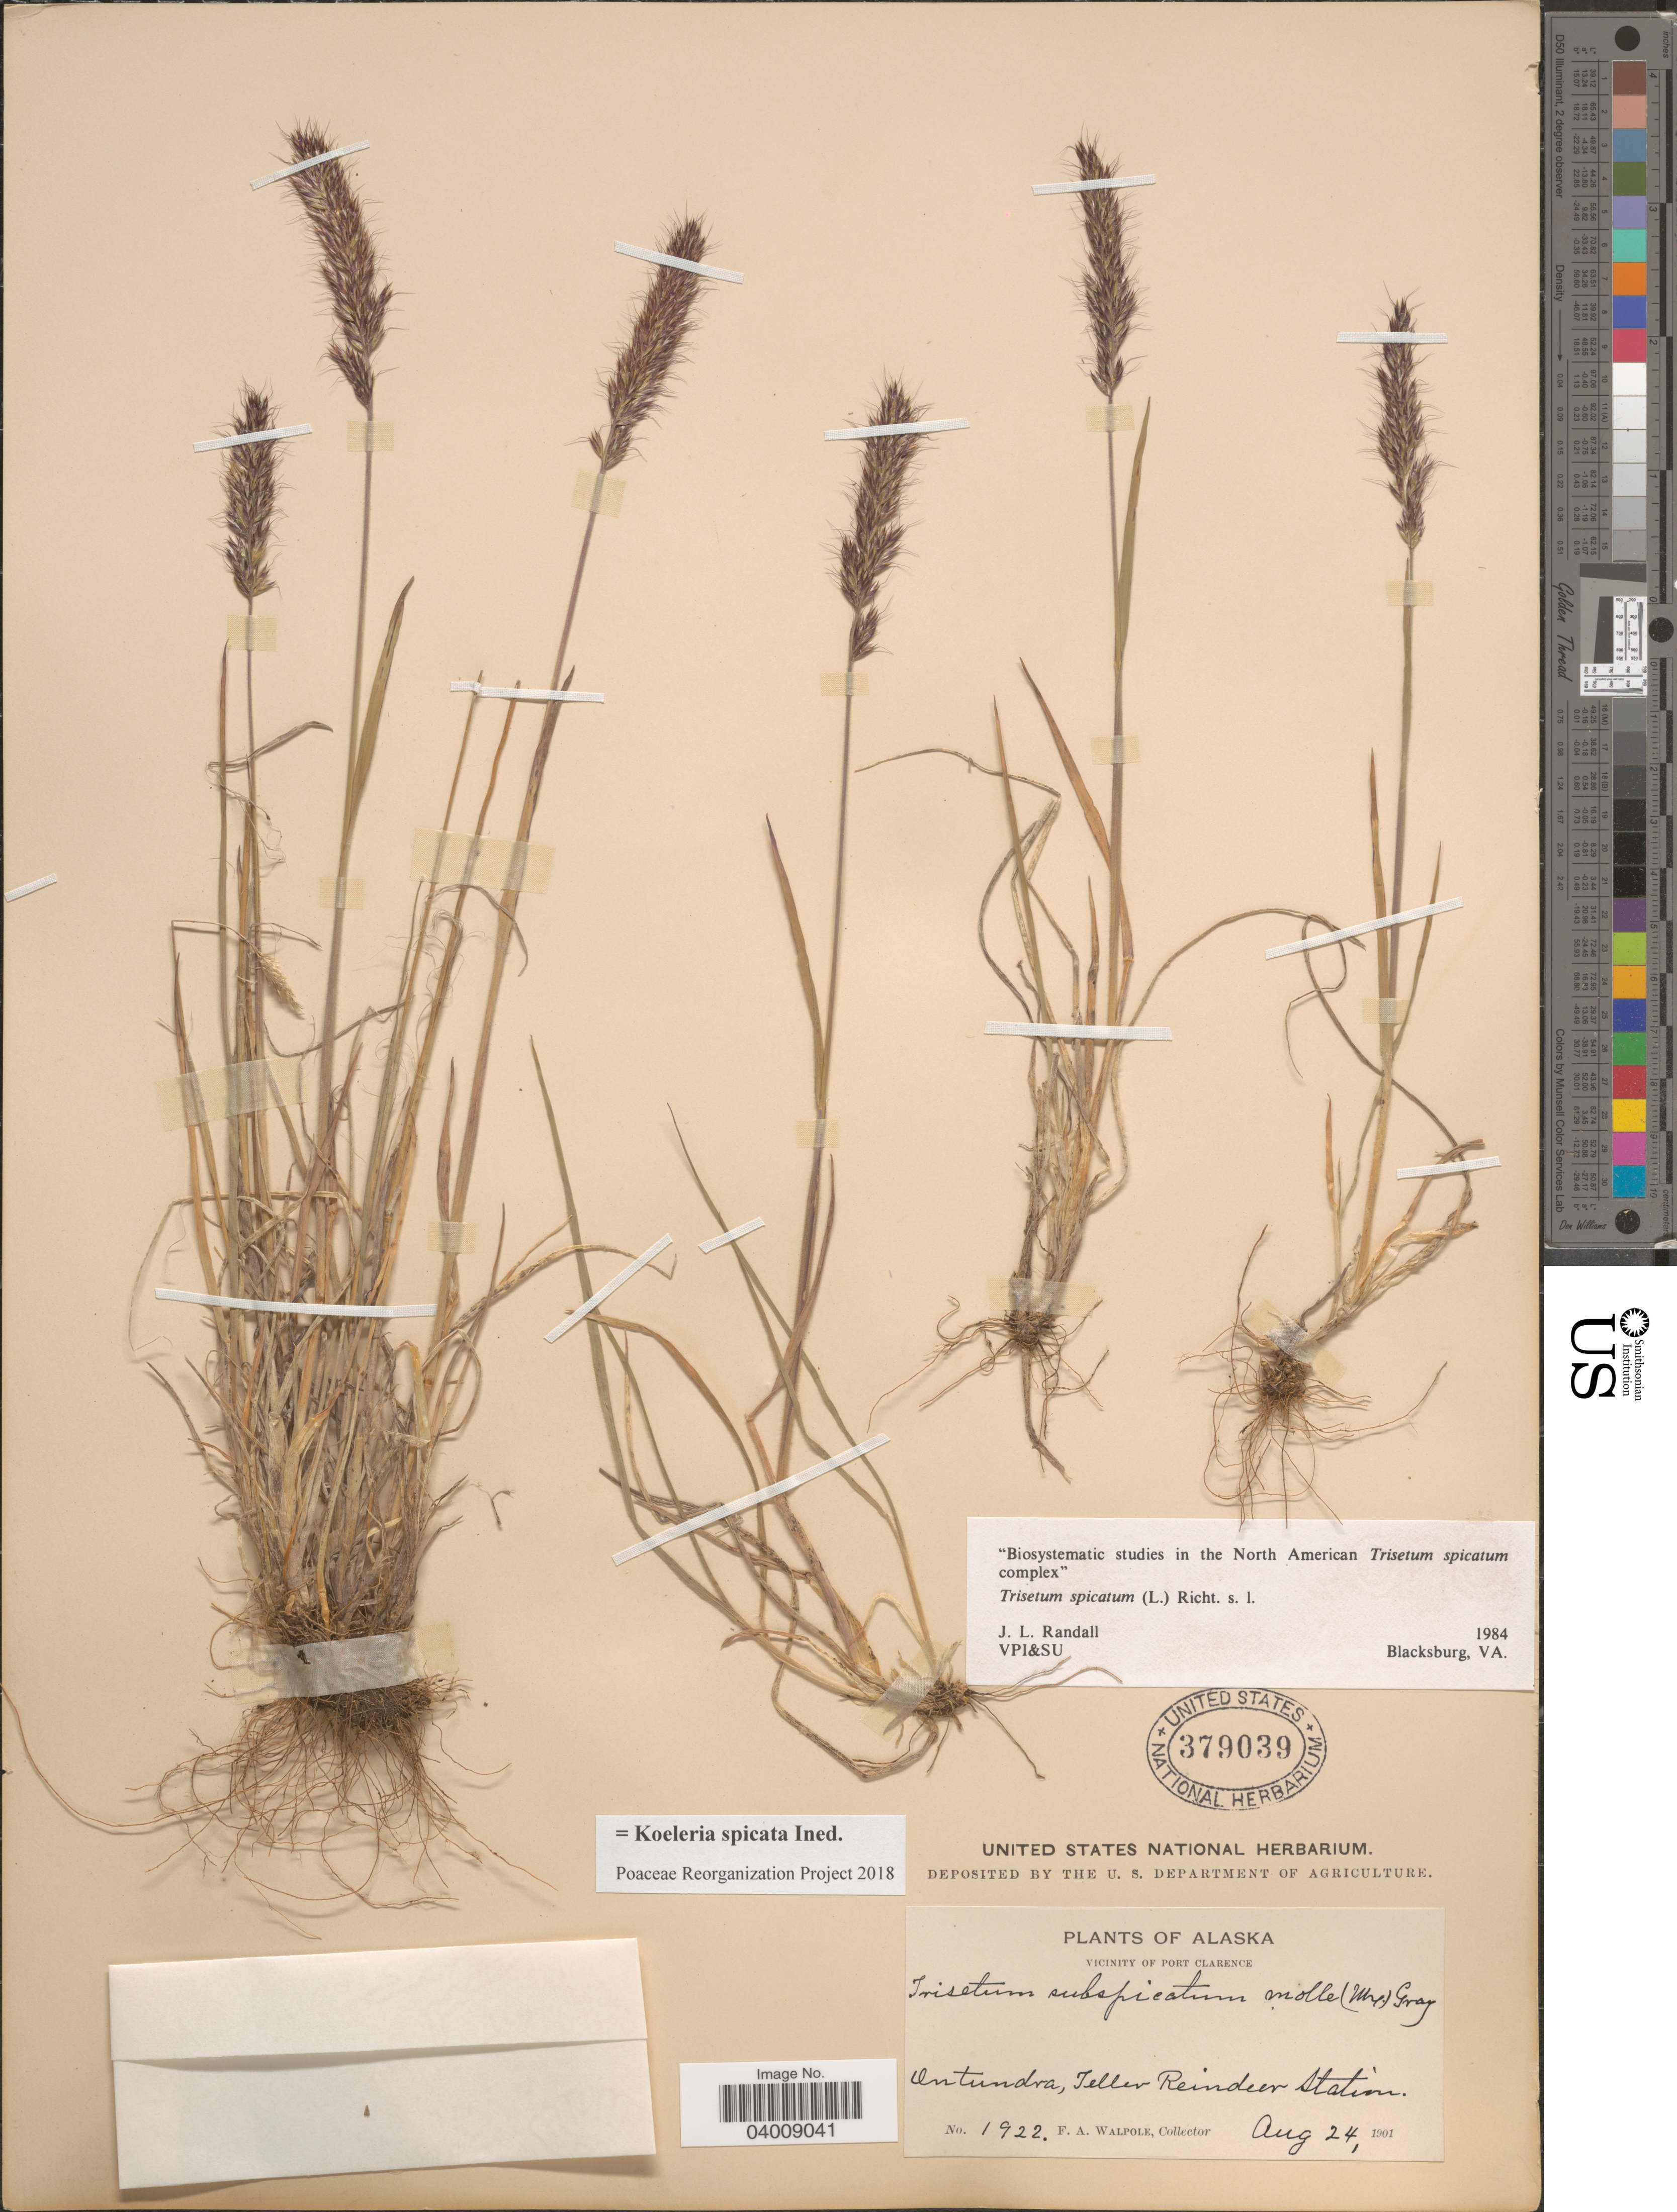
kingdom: Plantae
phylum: Tracheophyta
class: Liliopsida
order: Poales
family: Poaceae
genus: Koeleria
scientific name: Koeleria spicata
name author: (L.) Barberá et al.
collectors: F. Walpole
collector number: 1922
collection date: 1901-08-24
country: United States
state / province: Alaska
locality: Vicinity of Port Clarence. On tundra, Teller Reindeer Station.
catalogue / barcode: US 379039